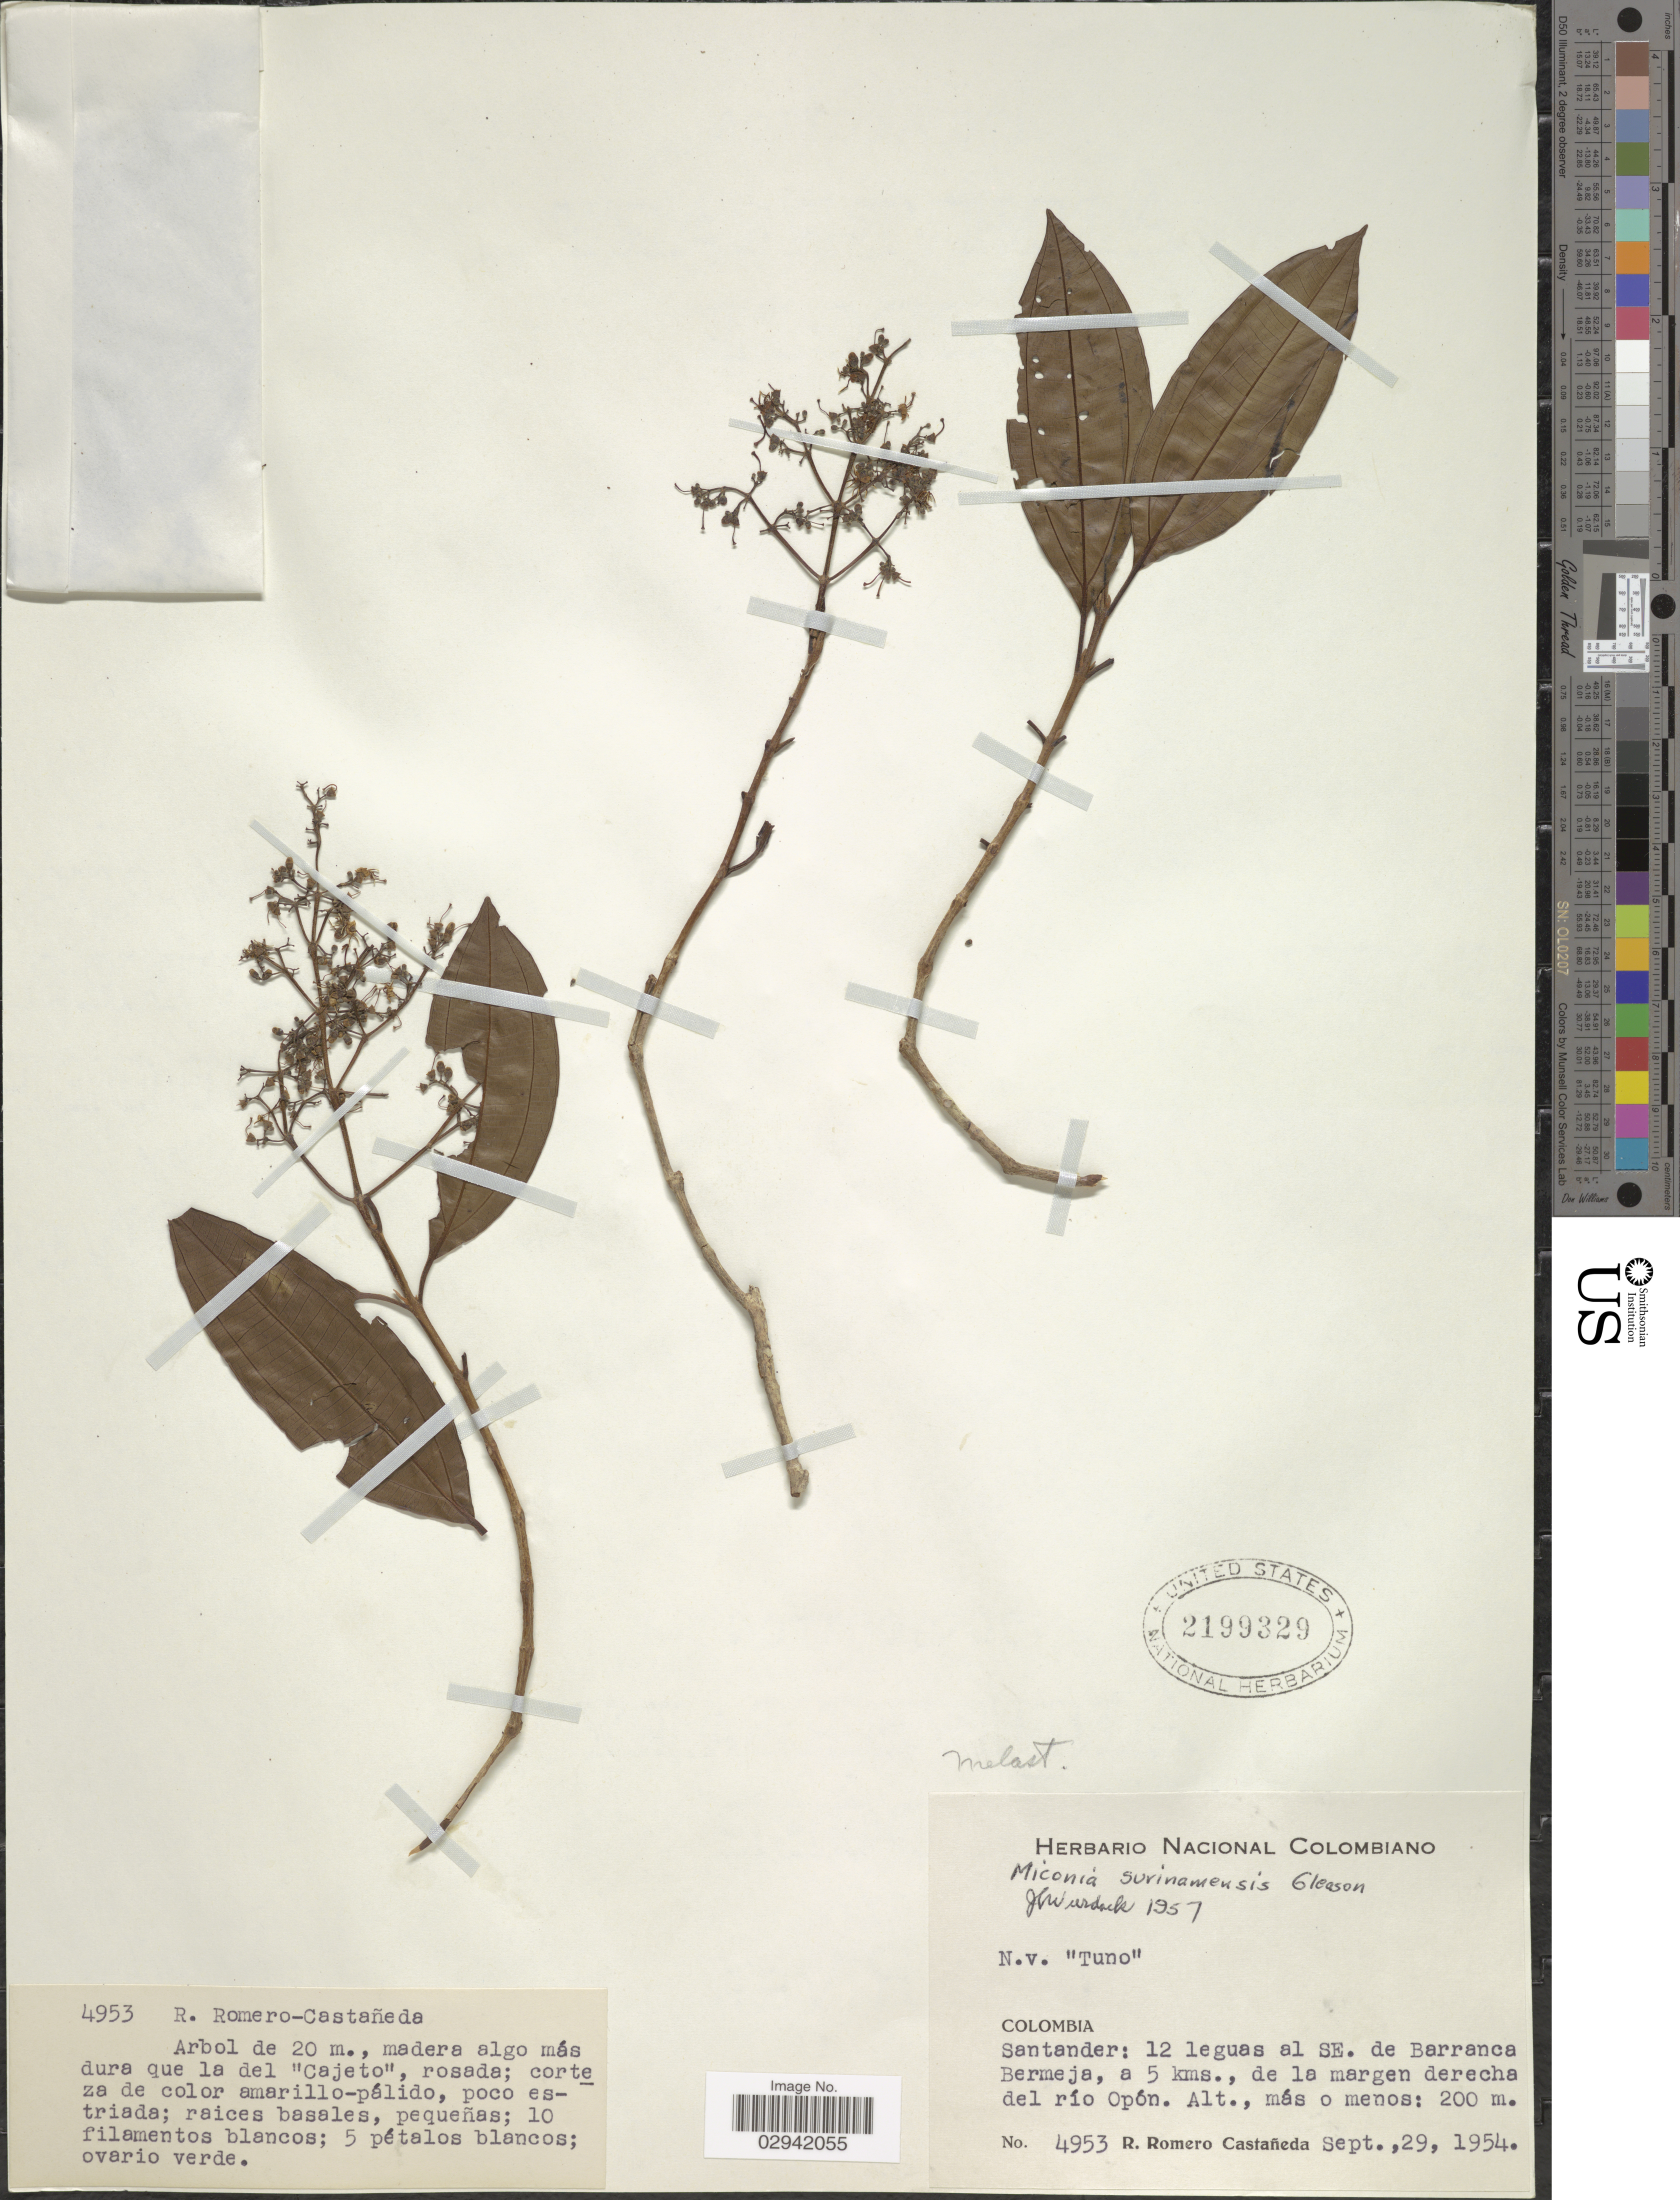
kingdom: Plantae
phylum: Tracheophyta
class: Magnoliopsida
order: Myrtales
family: Melastomataceae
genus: Miconia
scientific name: Miconia poeppigii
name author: Triana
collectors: R. Romero Castañeda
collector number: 4953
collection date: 1954-09-29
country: Colombia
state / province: Santander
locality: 12 leguas al SE. de Barranca Bermeja, a 5 kms., de la margen derecha del río Opón.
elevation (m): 200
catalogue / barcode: US 2199329